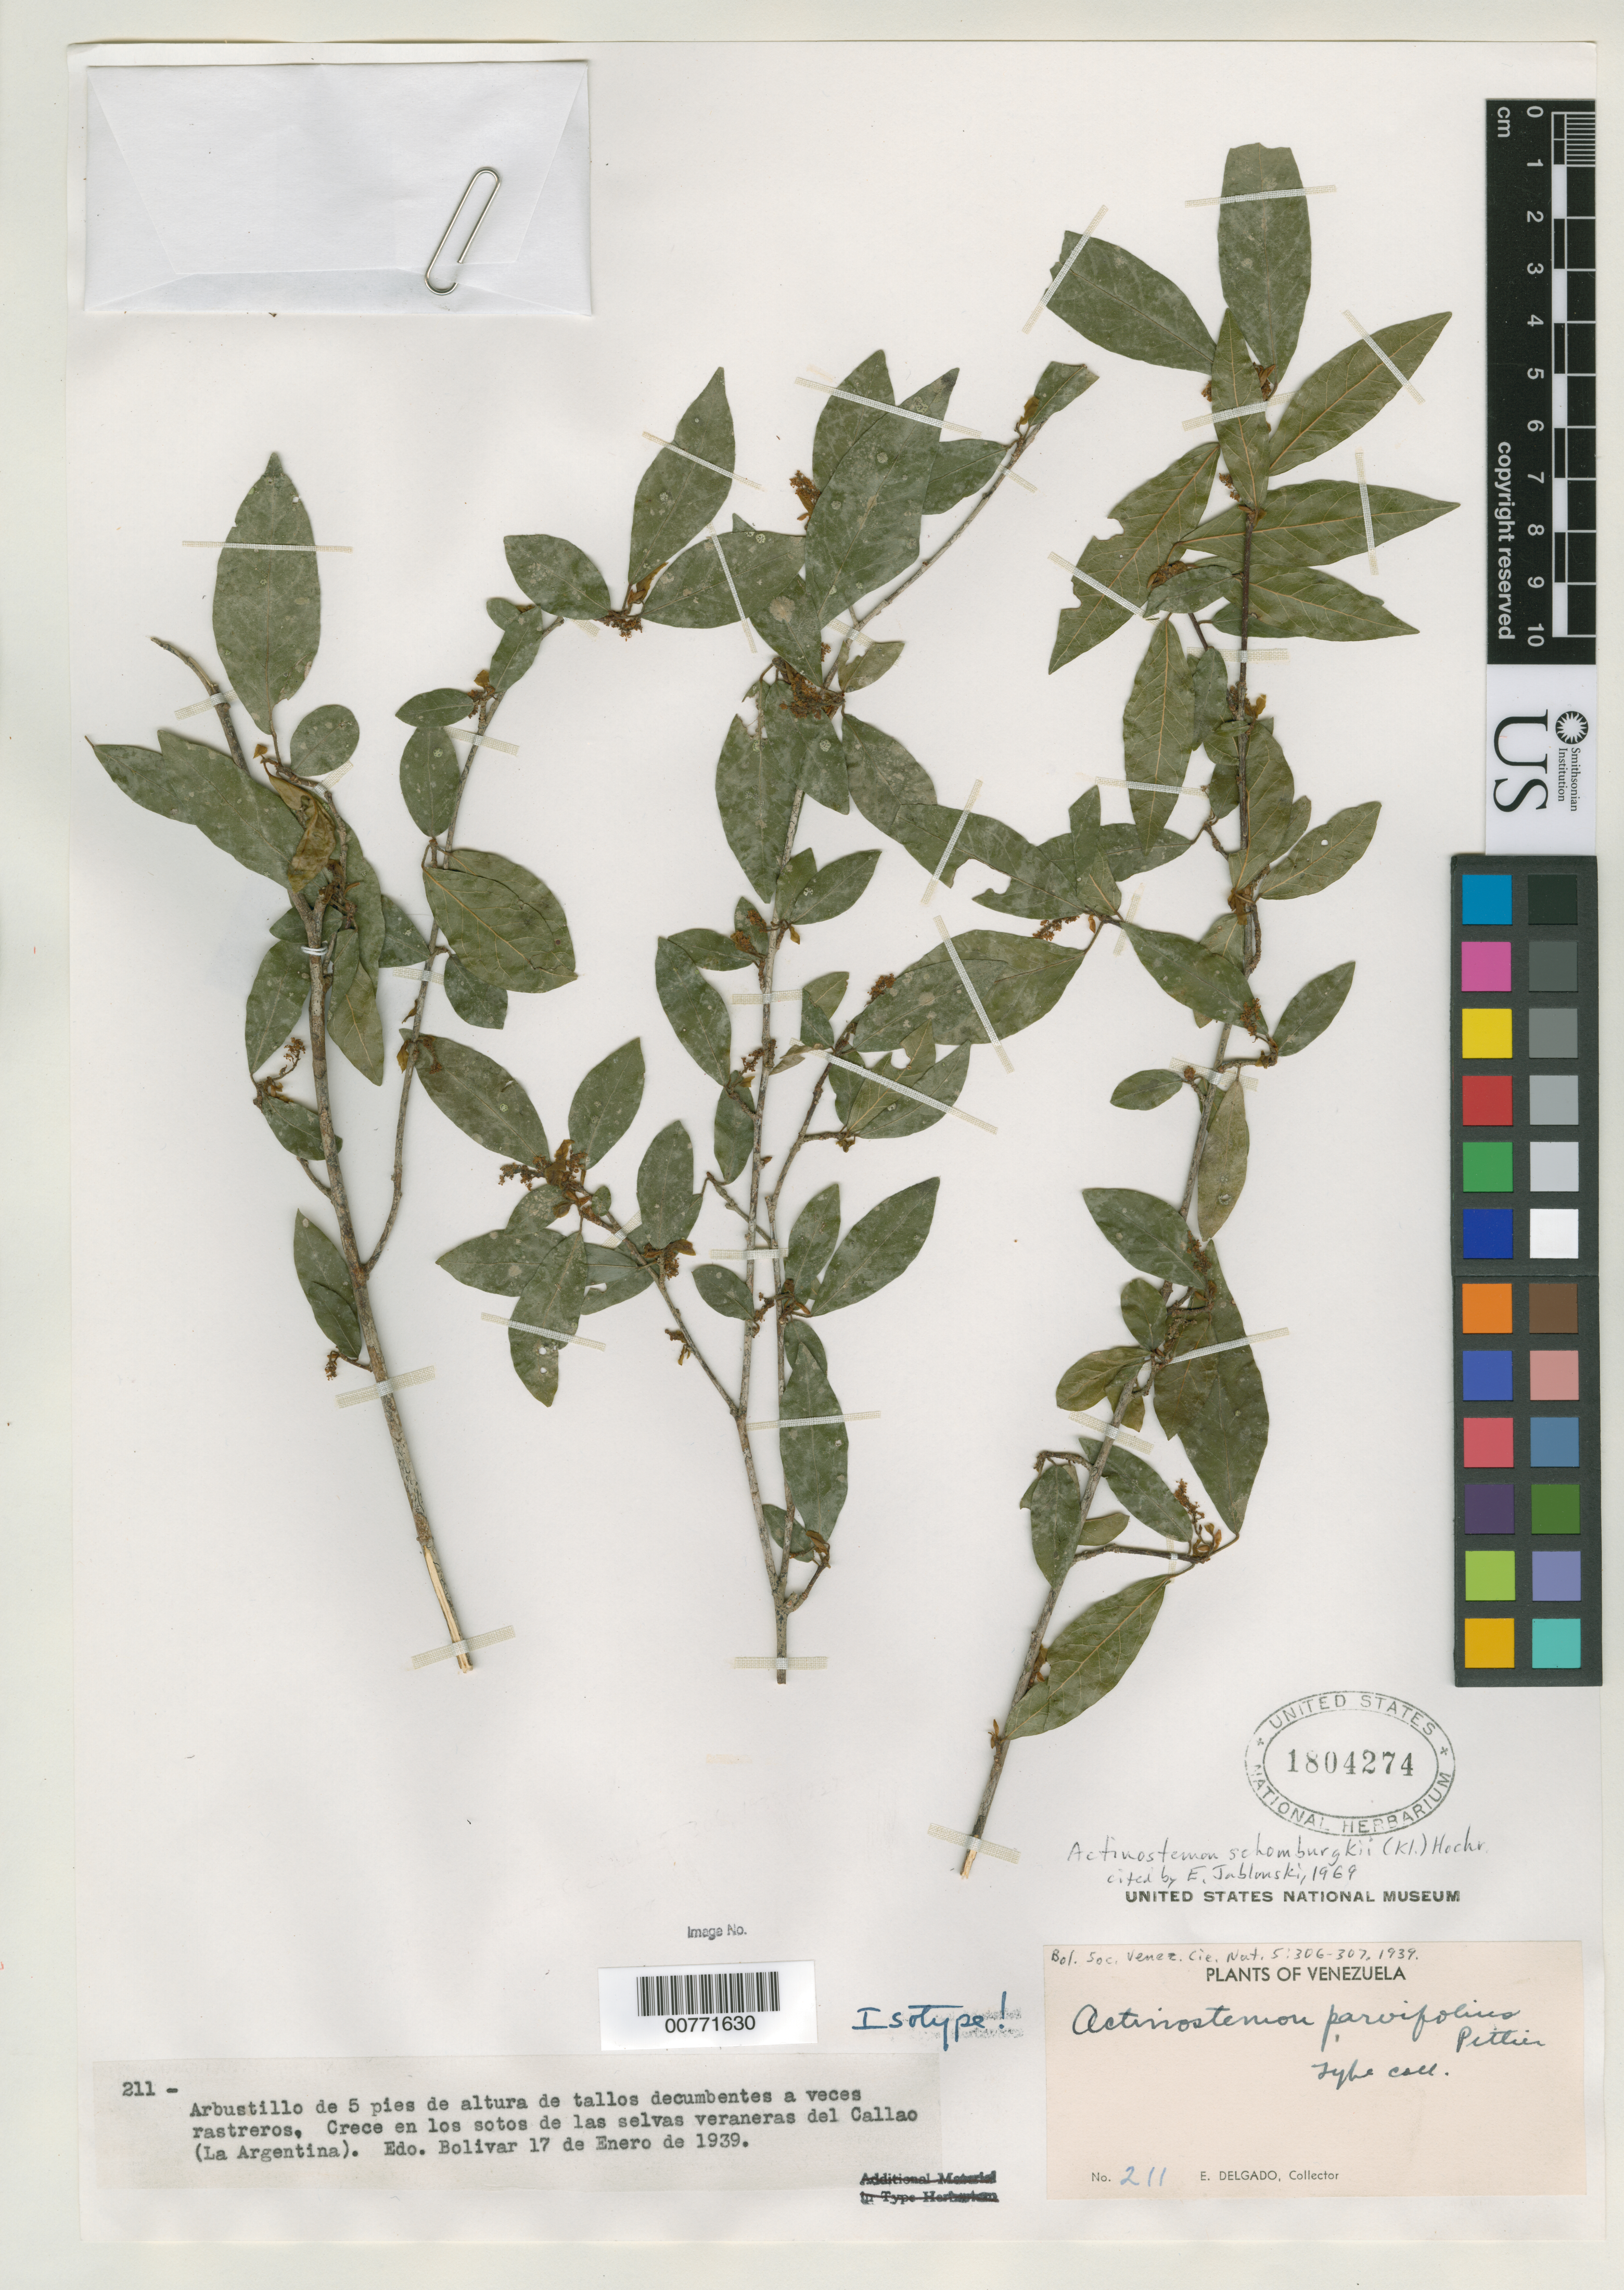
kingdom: Plantae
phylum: Tracheophyta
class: Magnoliopsida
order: Malpighiales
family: Euphorbiaceae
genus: Actinostemon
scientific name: Actinostemon parvifolius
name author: Pittier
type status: Isotype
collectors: E. Delgado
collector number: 211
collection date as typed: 17 Jan 1939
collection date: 1939-01-17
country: Venezuela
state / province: Bolívar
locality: Crece en los sotos de las selvas veraneras del Callao (La Argentina).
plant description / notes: Cited 1969 by Jablonski, Phytologia 18(4): 225.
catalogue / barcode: US 1804274